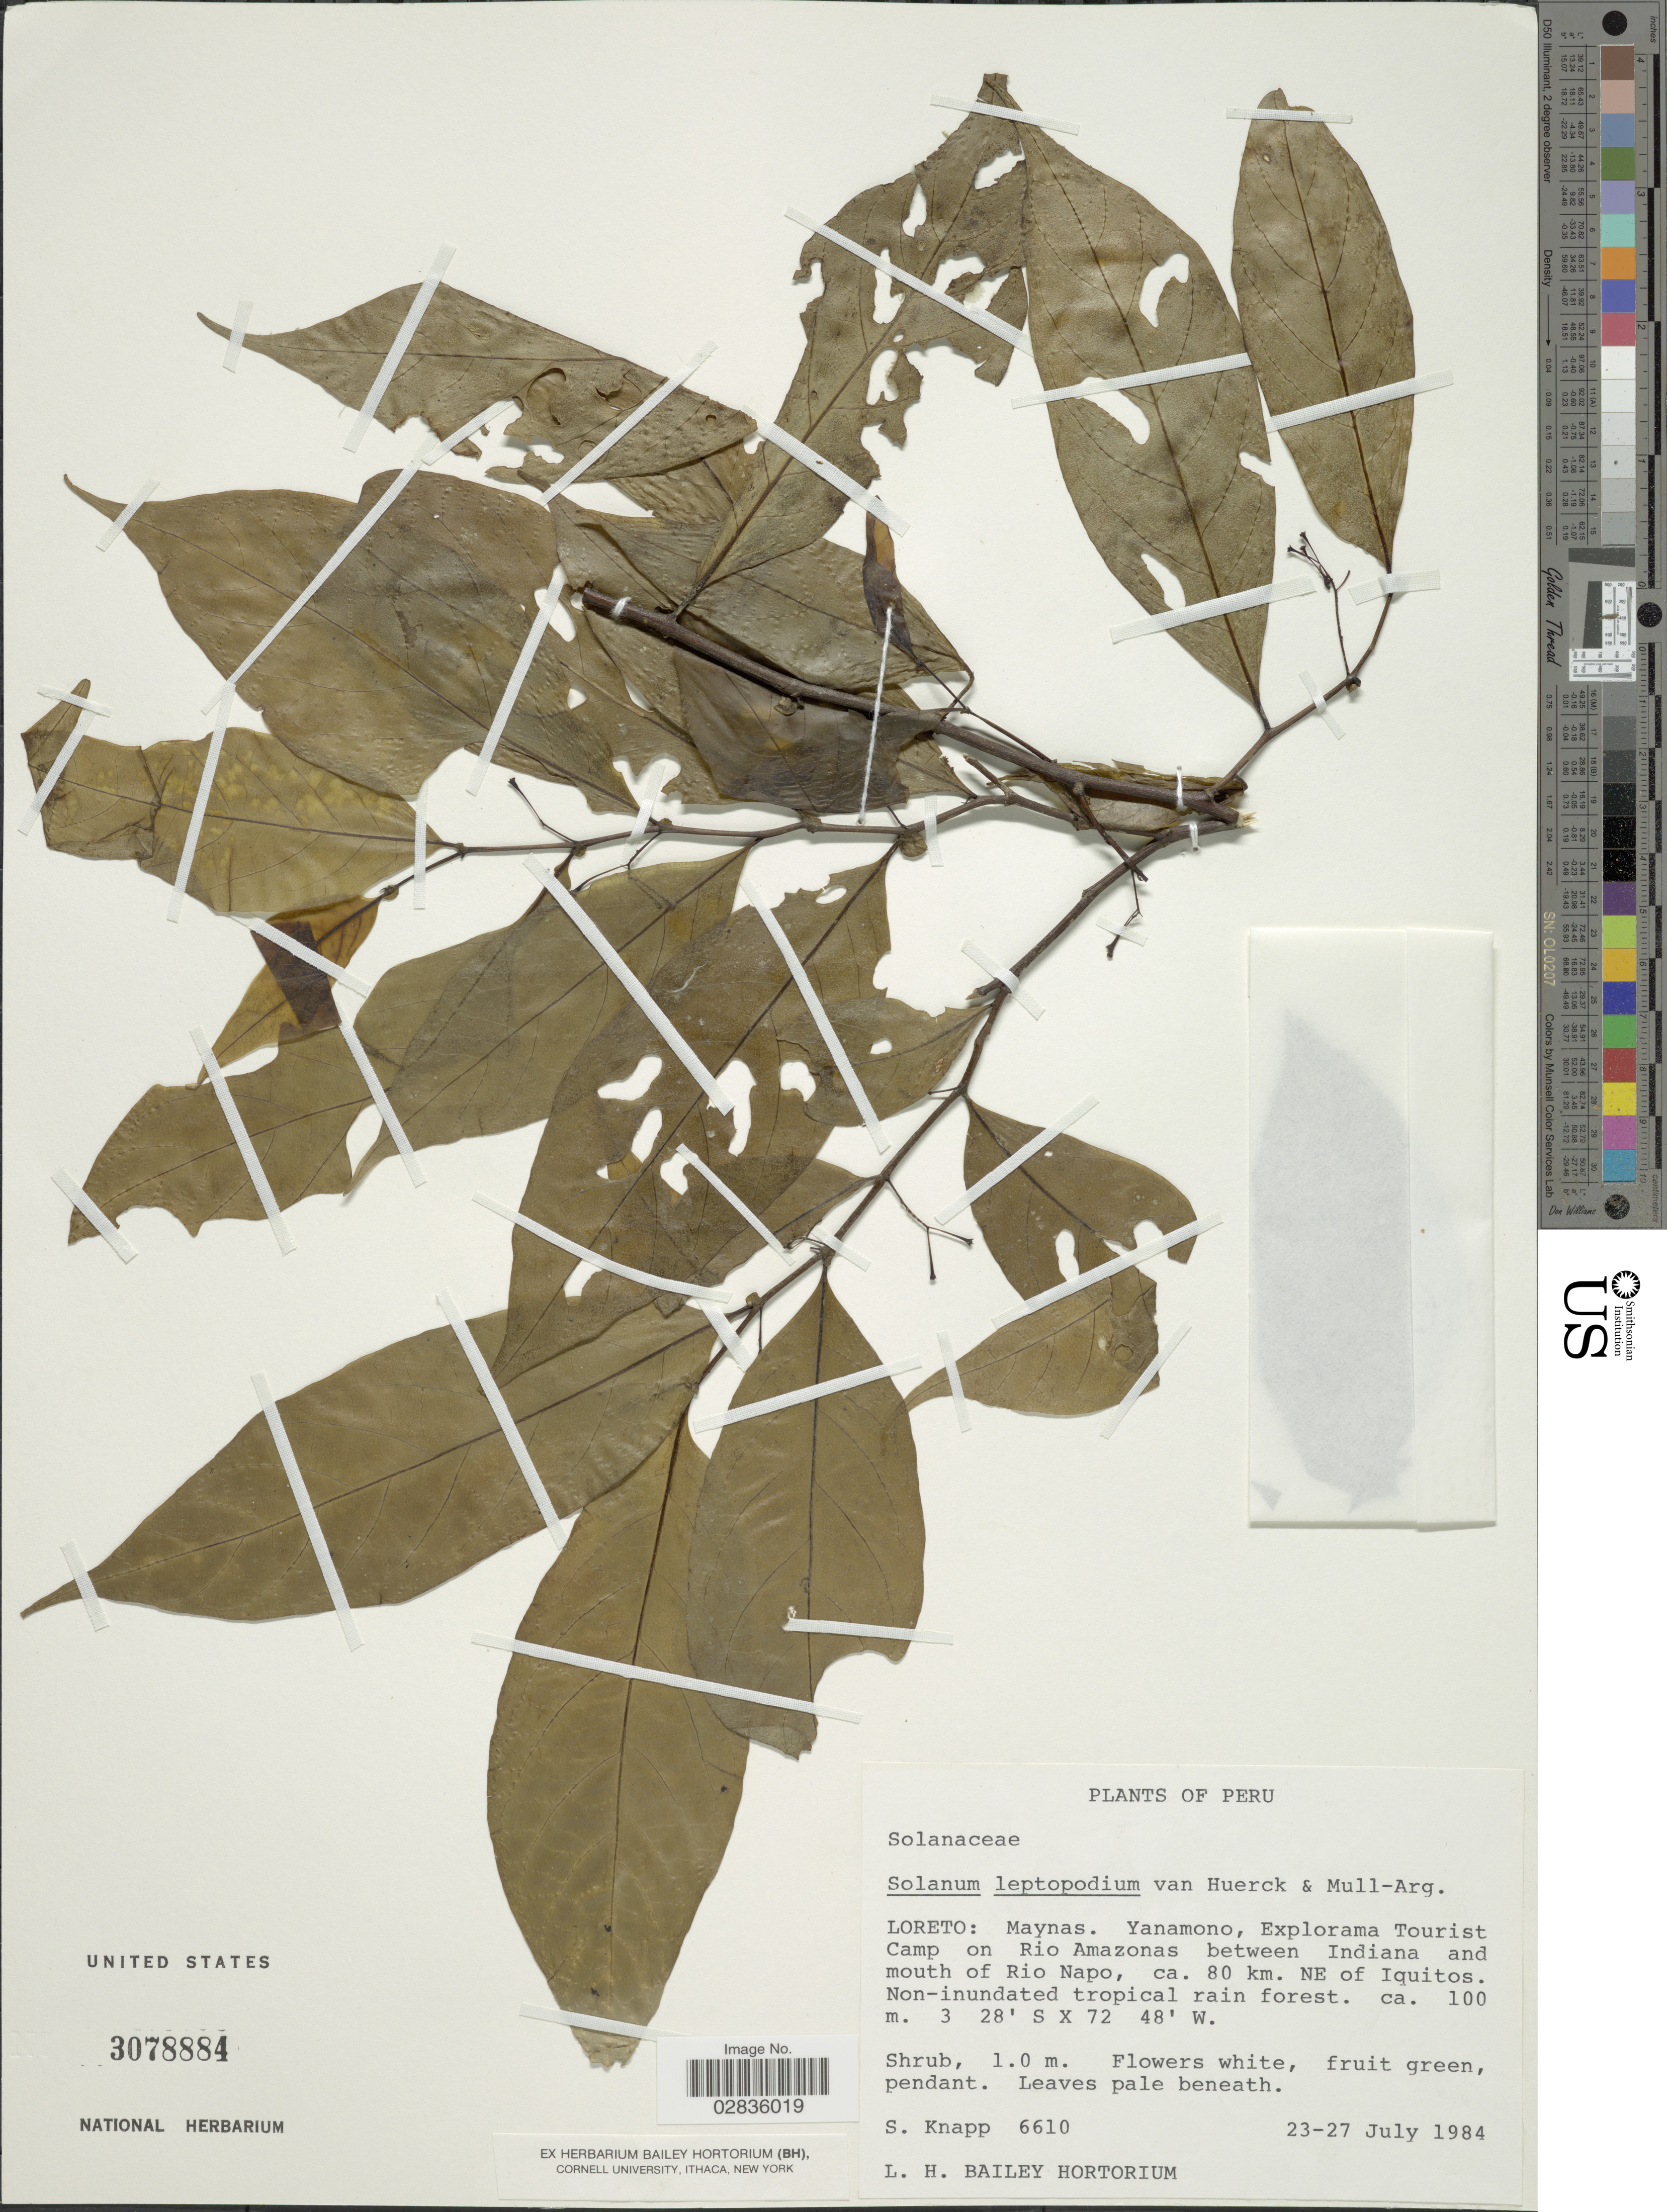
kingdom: Plantae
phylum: Tracheophyta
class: Magnoliopsida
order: Solanales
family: Solanaceae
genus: Solanum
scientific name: Solanum leptopodum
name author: Van Heurck & Müll. Arg.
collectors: S. Knapp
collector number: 6610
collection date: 1984-07-23/1984-07-27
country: Peru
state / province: Loreto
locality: Maynas. Yanamono, Explorama Tourist Camp on Rio Amazonas between Indiana and mouth of Rio Napo, ca. 80 km. NE of Iquitos.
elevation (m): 100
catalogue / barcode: US 3078884